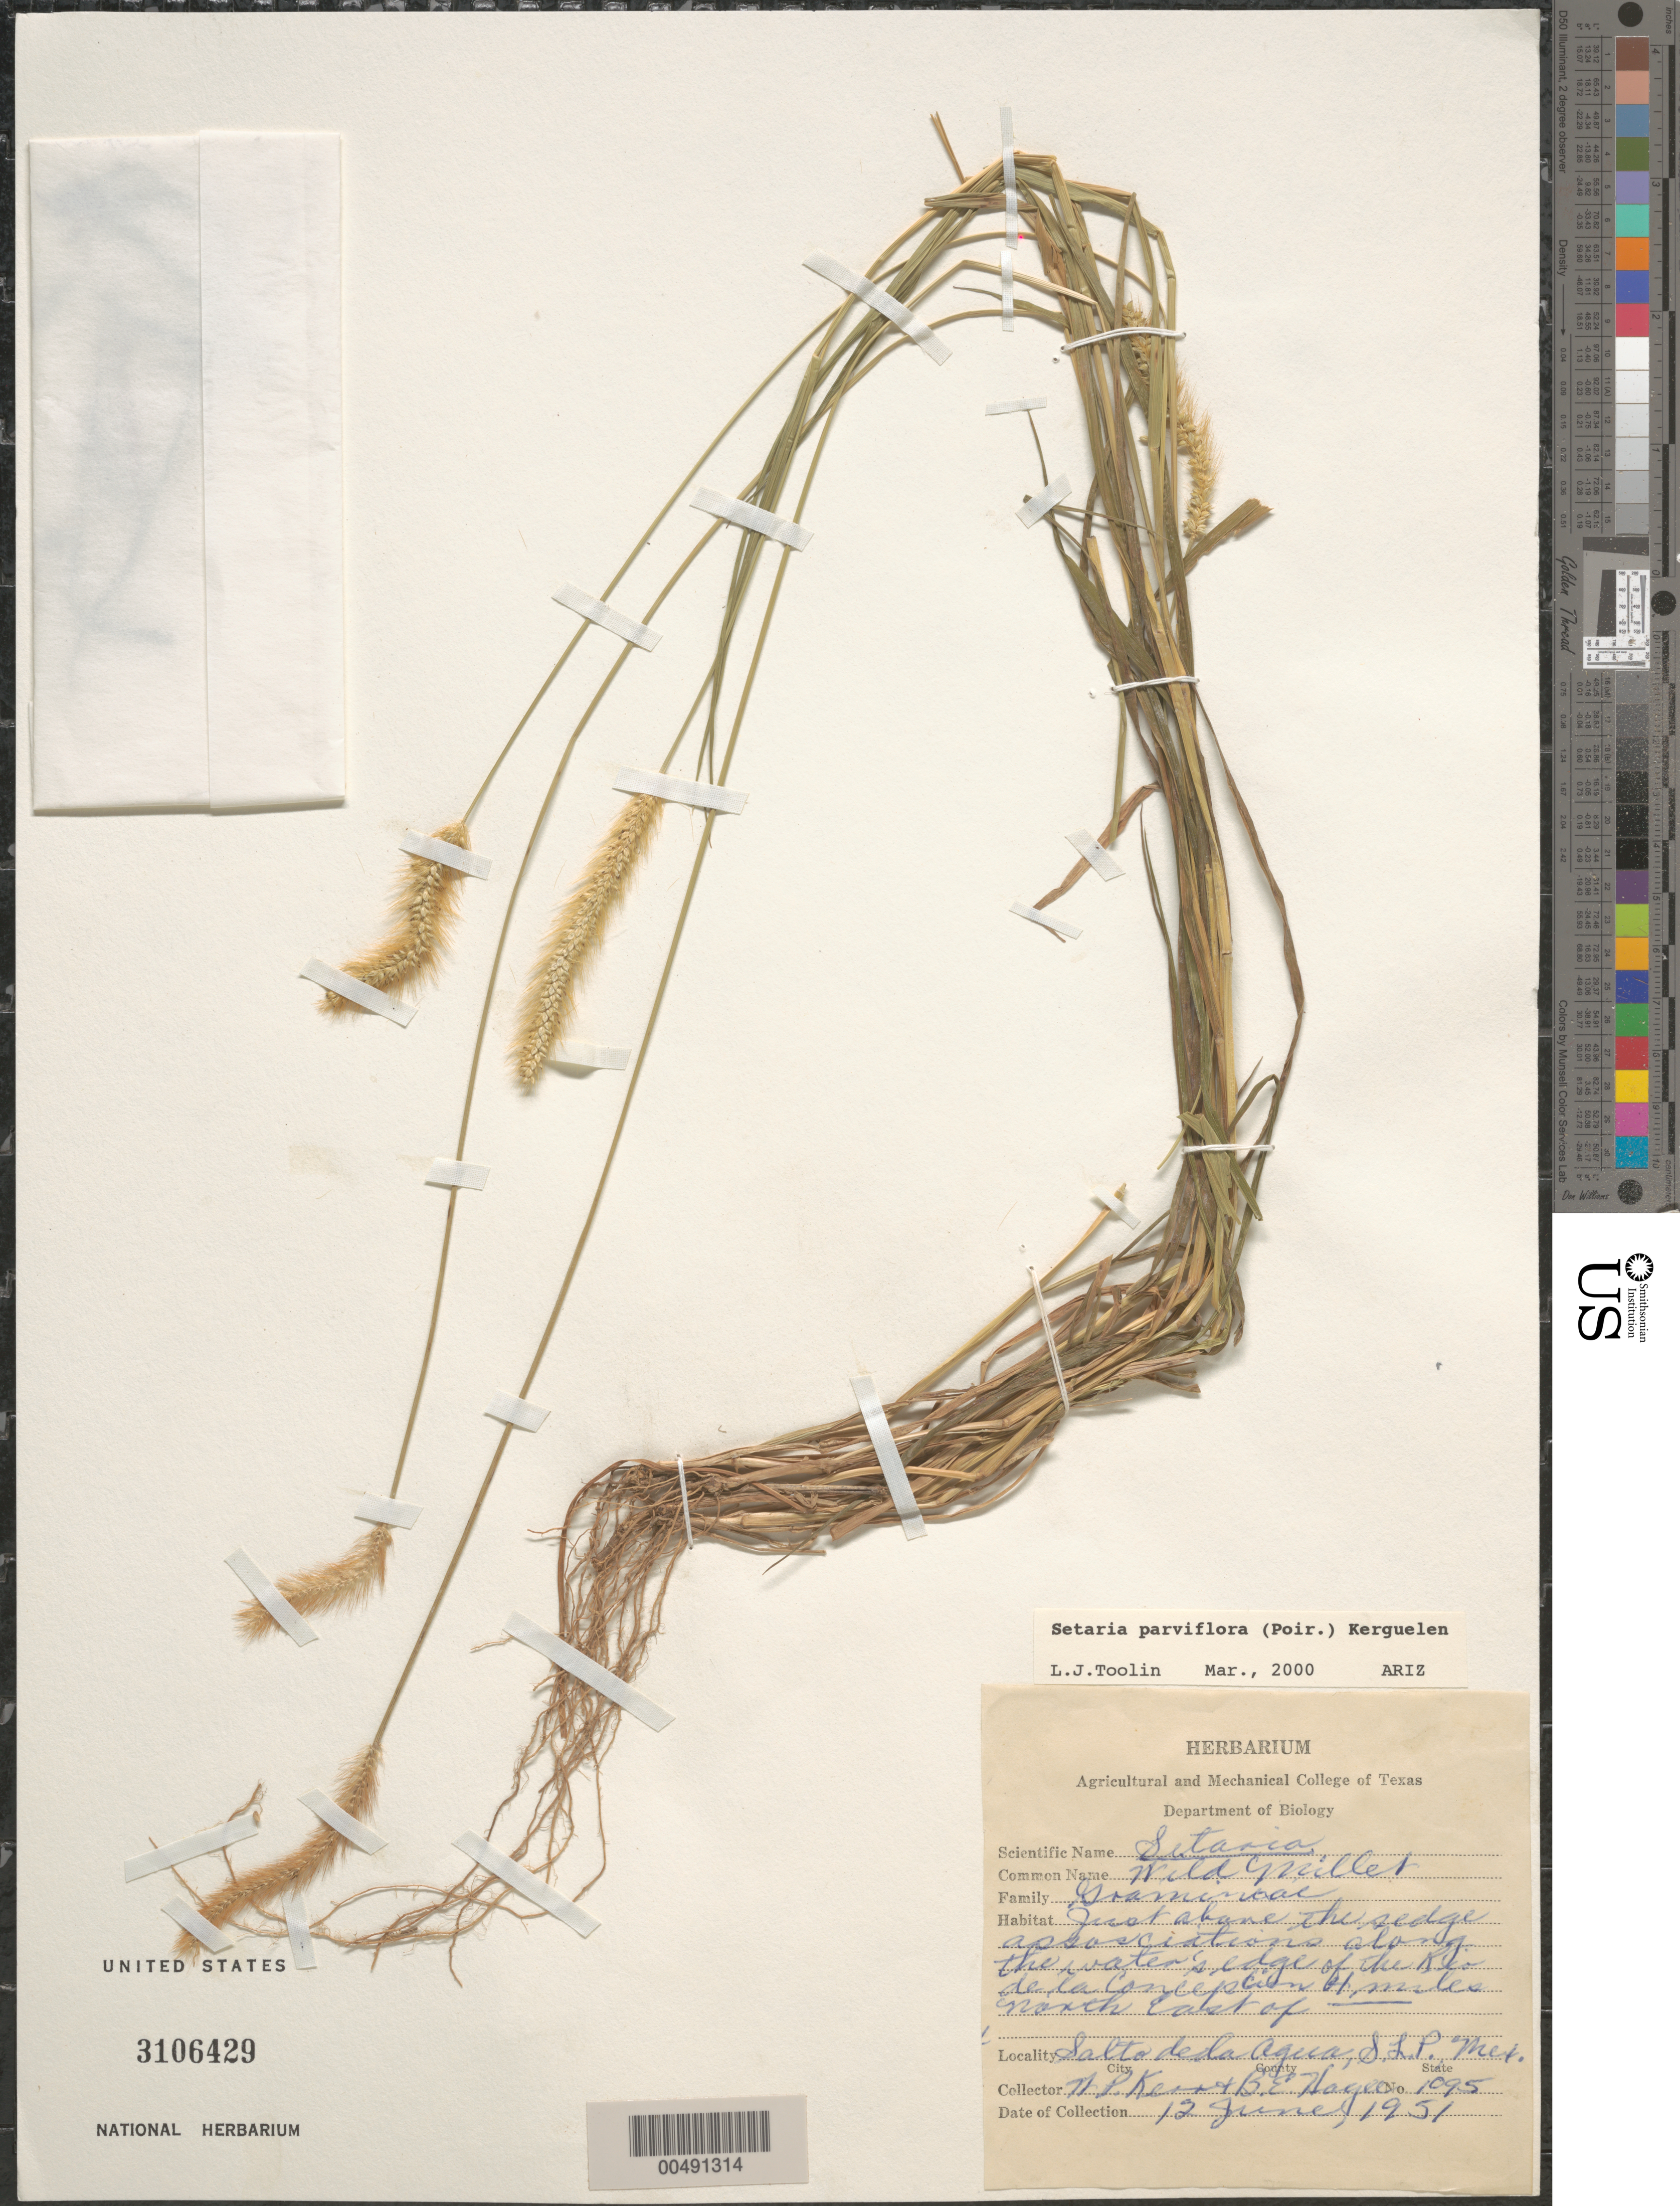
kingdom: Plantae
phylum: Tracheophyta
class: Liliopsida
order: Poales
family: Poaceae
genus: Setaria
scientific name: Setaria sp.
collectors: W. Kerr & B. Hagee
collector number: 1095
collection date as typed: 12 Jun 1951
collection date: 1951-06-12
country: Mexico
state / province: San Luis Potosi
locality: Edge of the Rio de la Concepcion, 4 mi NE of Salto de la Agua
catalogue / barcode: US 3106429